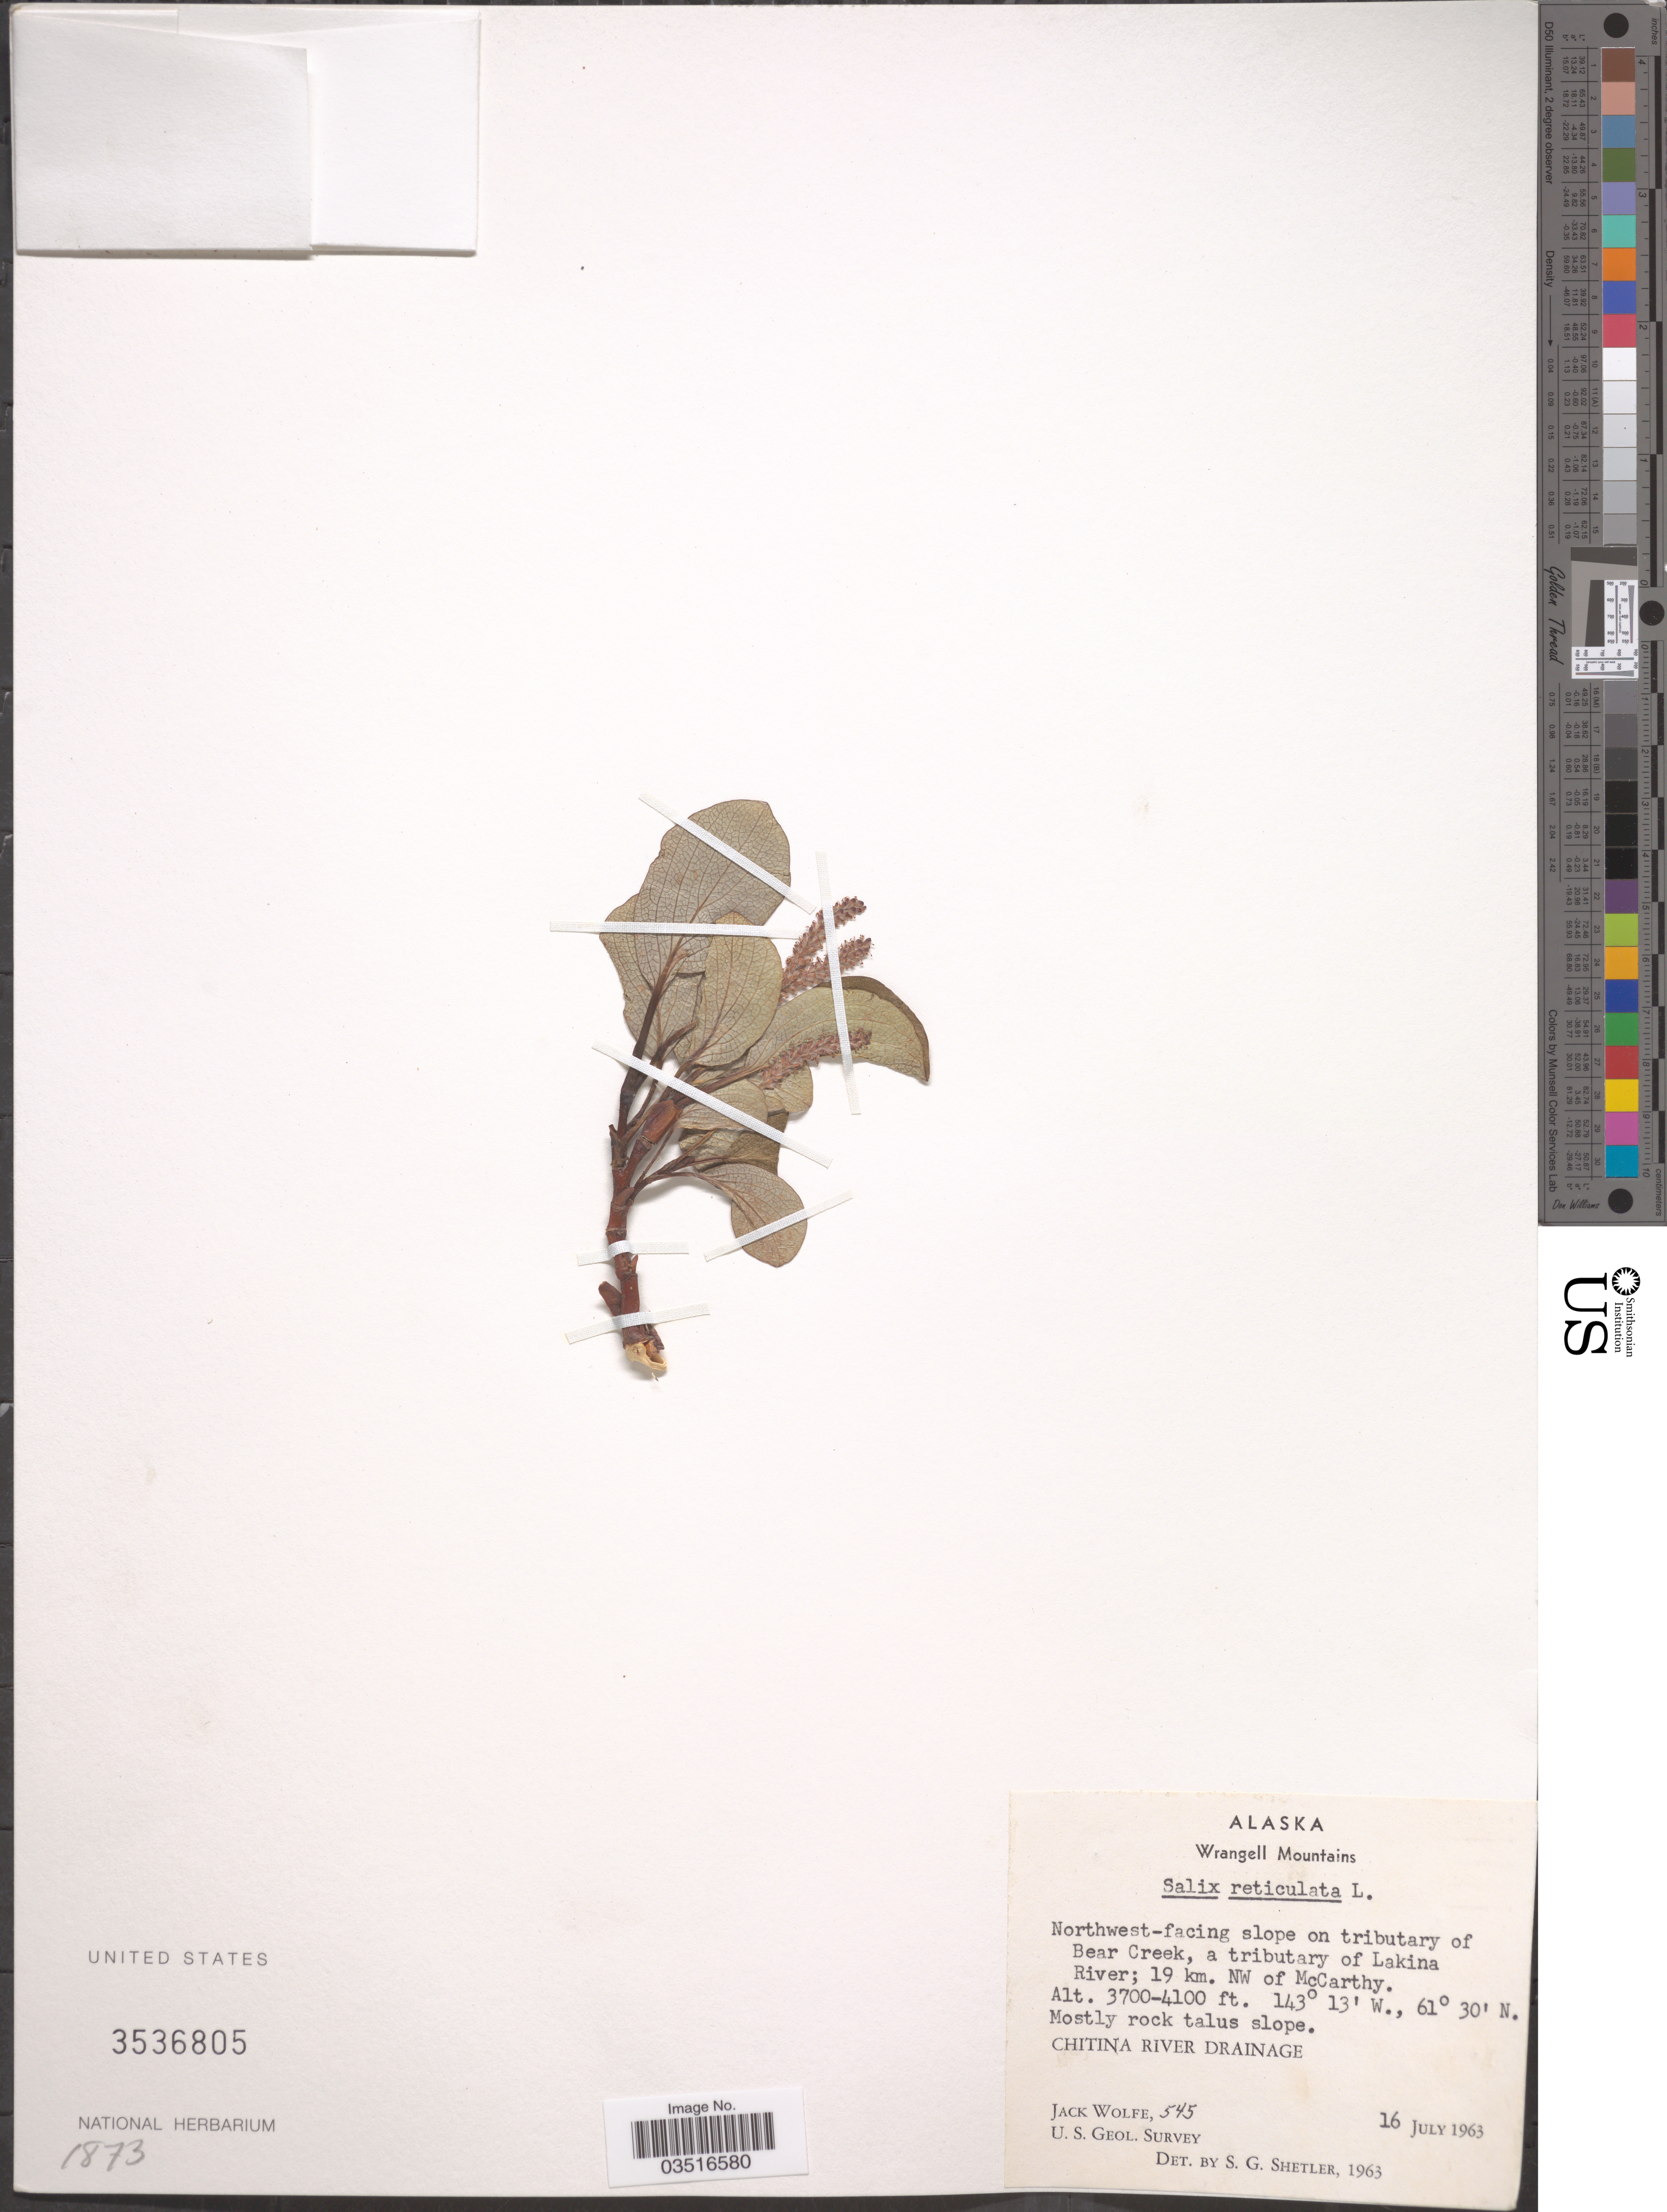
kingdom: Plantae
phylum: Tracheophyta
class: Magnoliopsida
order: Malpighiales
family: Salicaceae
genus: Salix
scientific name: Salix reticulata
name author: L.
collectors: J. Wolfe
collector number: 545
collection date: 1963-07-16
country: United States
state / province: Alaska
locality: Wrangell Mountains. Northwest-facing slope on tributary of Bear Creek, a tributary of Lakina River; 19 km. NW of McCarthy. Chitina River Drainage.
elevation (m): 1128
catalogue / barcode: US 3536805